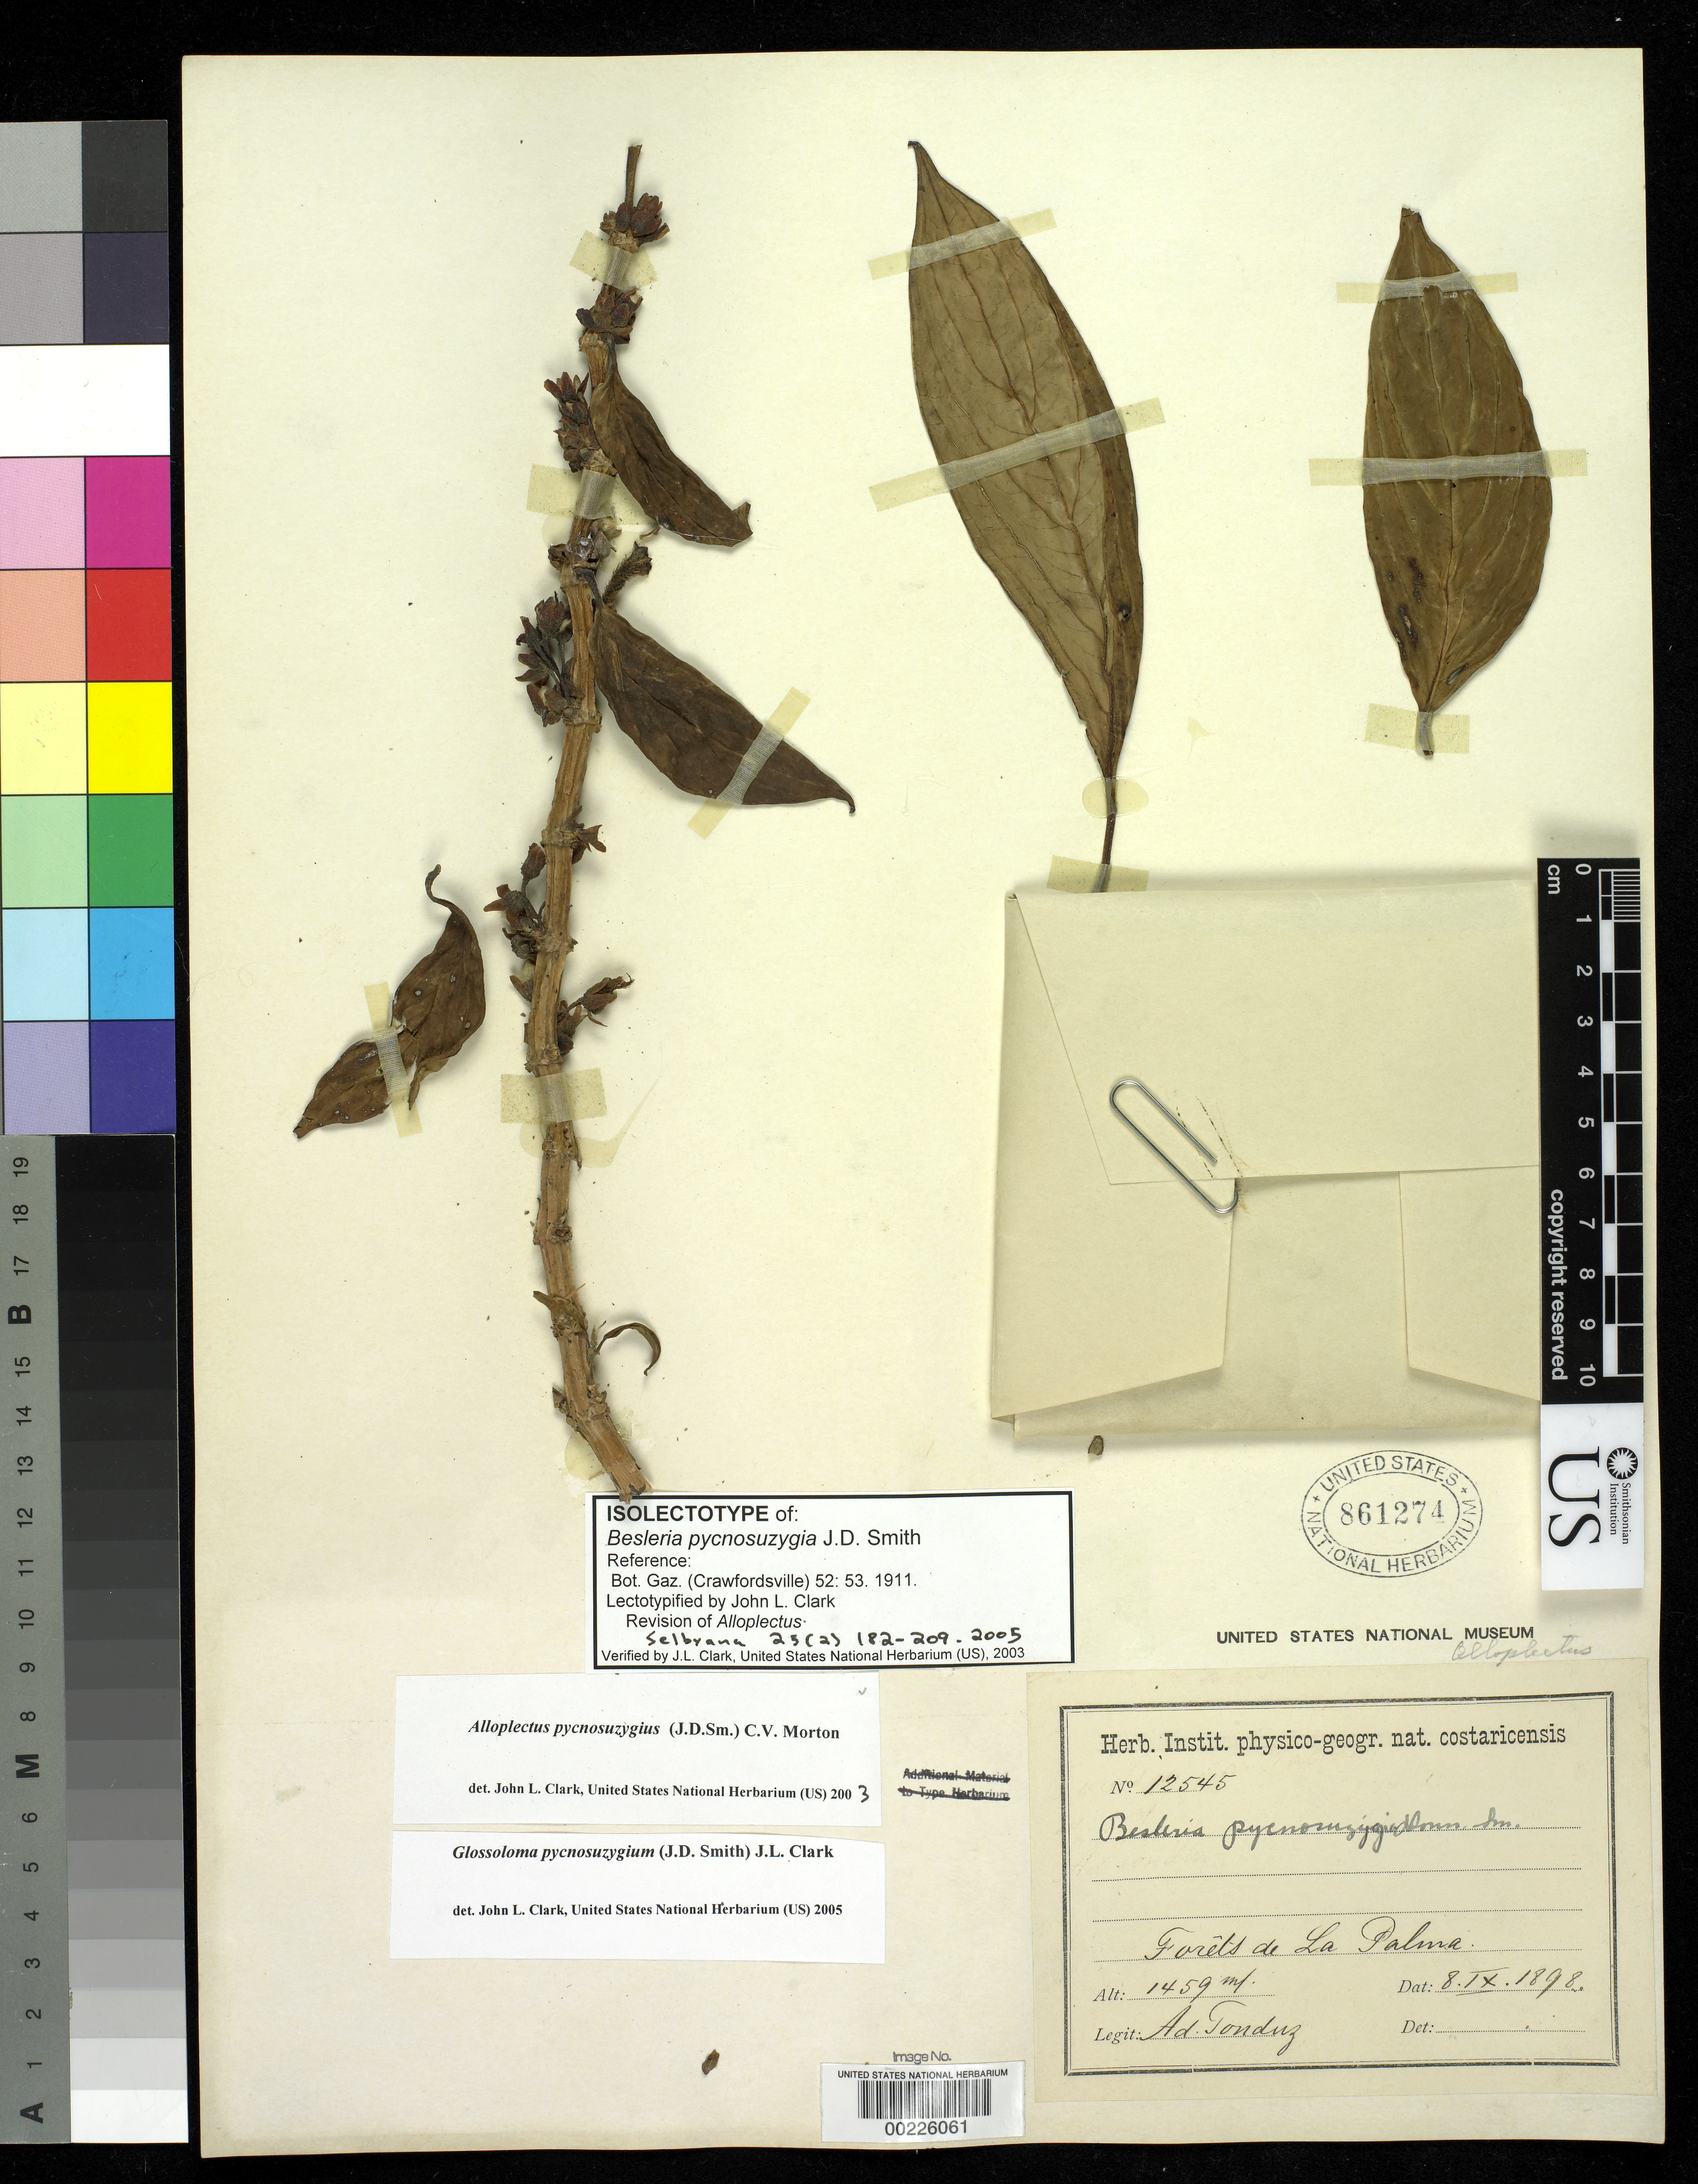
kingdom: Plantae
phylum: Tracheophyta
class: Magnoliopsida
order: Lamiales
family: Gesneriaceae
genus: Besleria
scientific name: Besleria pycnosuzygia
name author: Donn. Sm.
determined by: Clark, J. L., (SEL), The Marie Selby Botanical Garden (UNITED STATES)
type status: Isolectotype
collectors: A. Tonduz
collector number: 12545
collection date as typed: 08 Sep 1898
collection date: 1898-09-08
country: Costa Rica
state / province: San José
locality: Forêts de La Palma.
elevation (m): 1459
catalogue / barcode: US 861274